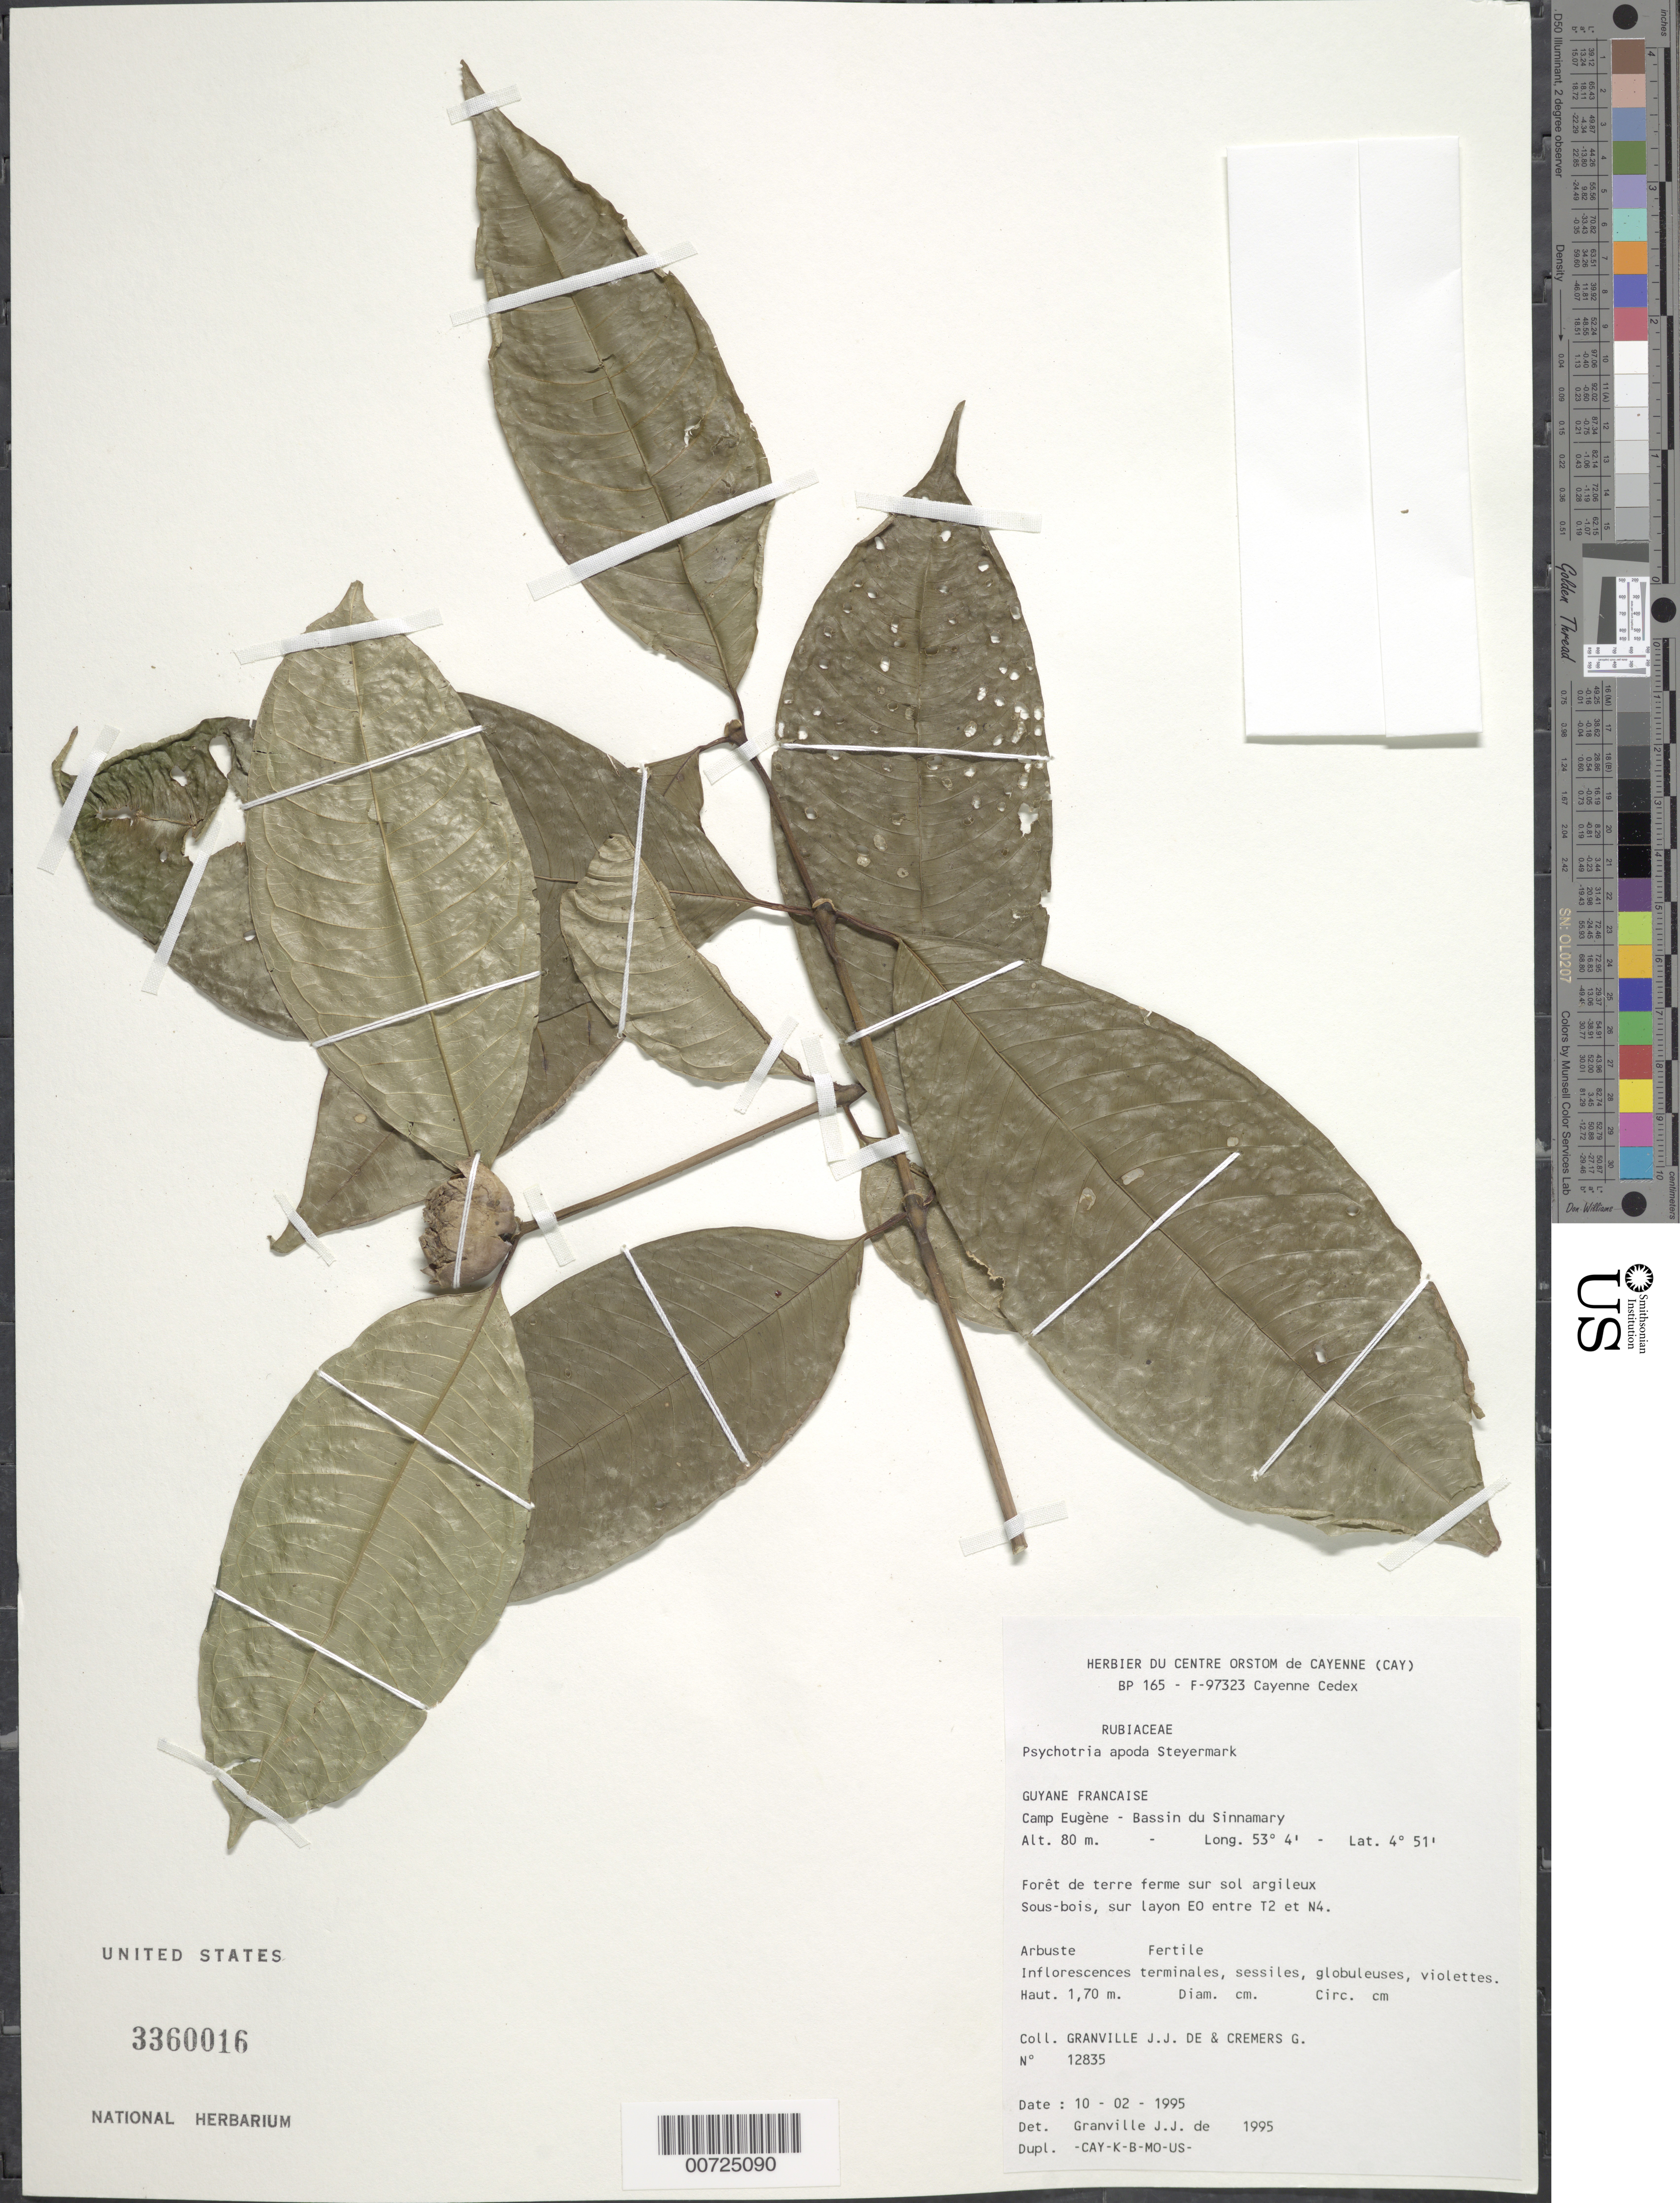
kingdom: Plantae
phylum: Tracheophyta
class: Magnoliopsida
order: Gentianales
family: Rubiaceae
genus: Palicourea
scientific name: Palicourea apoda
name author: (Steyerm.) Delprete & J.H. Kirkbr.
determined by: Kirkbride, J. H., Jr.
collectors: J.-J. de Granville & G. Cremers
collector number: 12835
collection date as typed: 10-Feb-95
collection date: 1995-02-10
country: French Guiana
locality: Camp Eugène, Bassin du Sinnamary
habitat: Forest on terra firma, clay soil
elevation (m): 80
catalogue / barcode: US 3360016